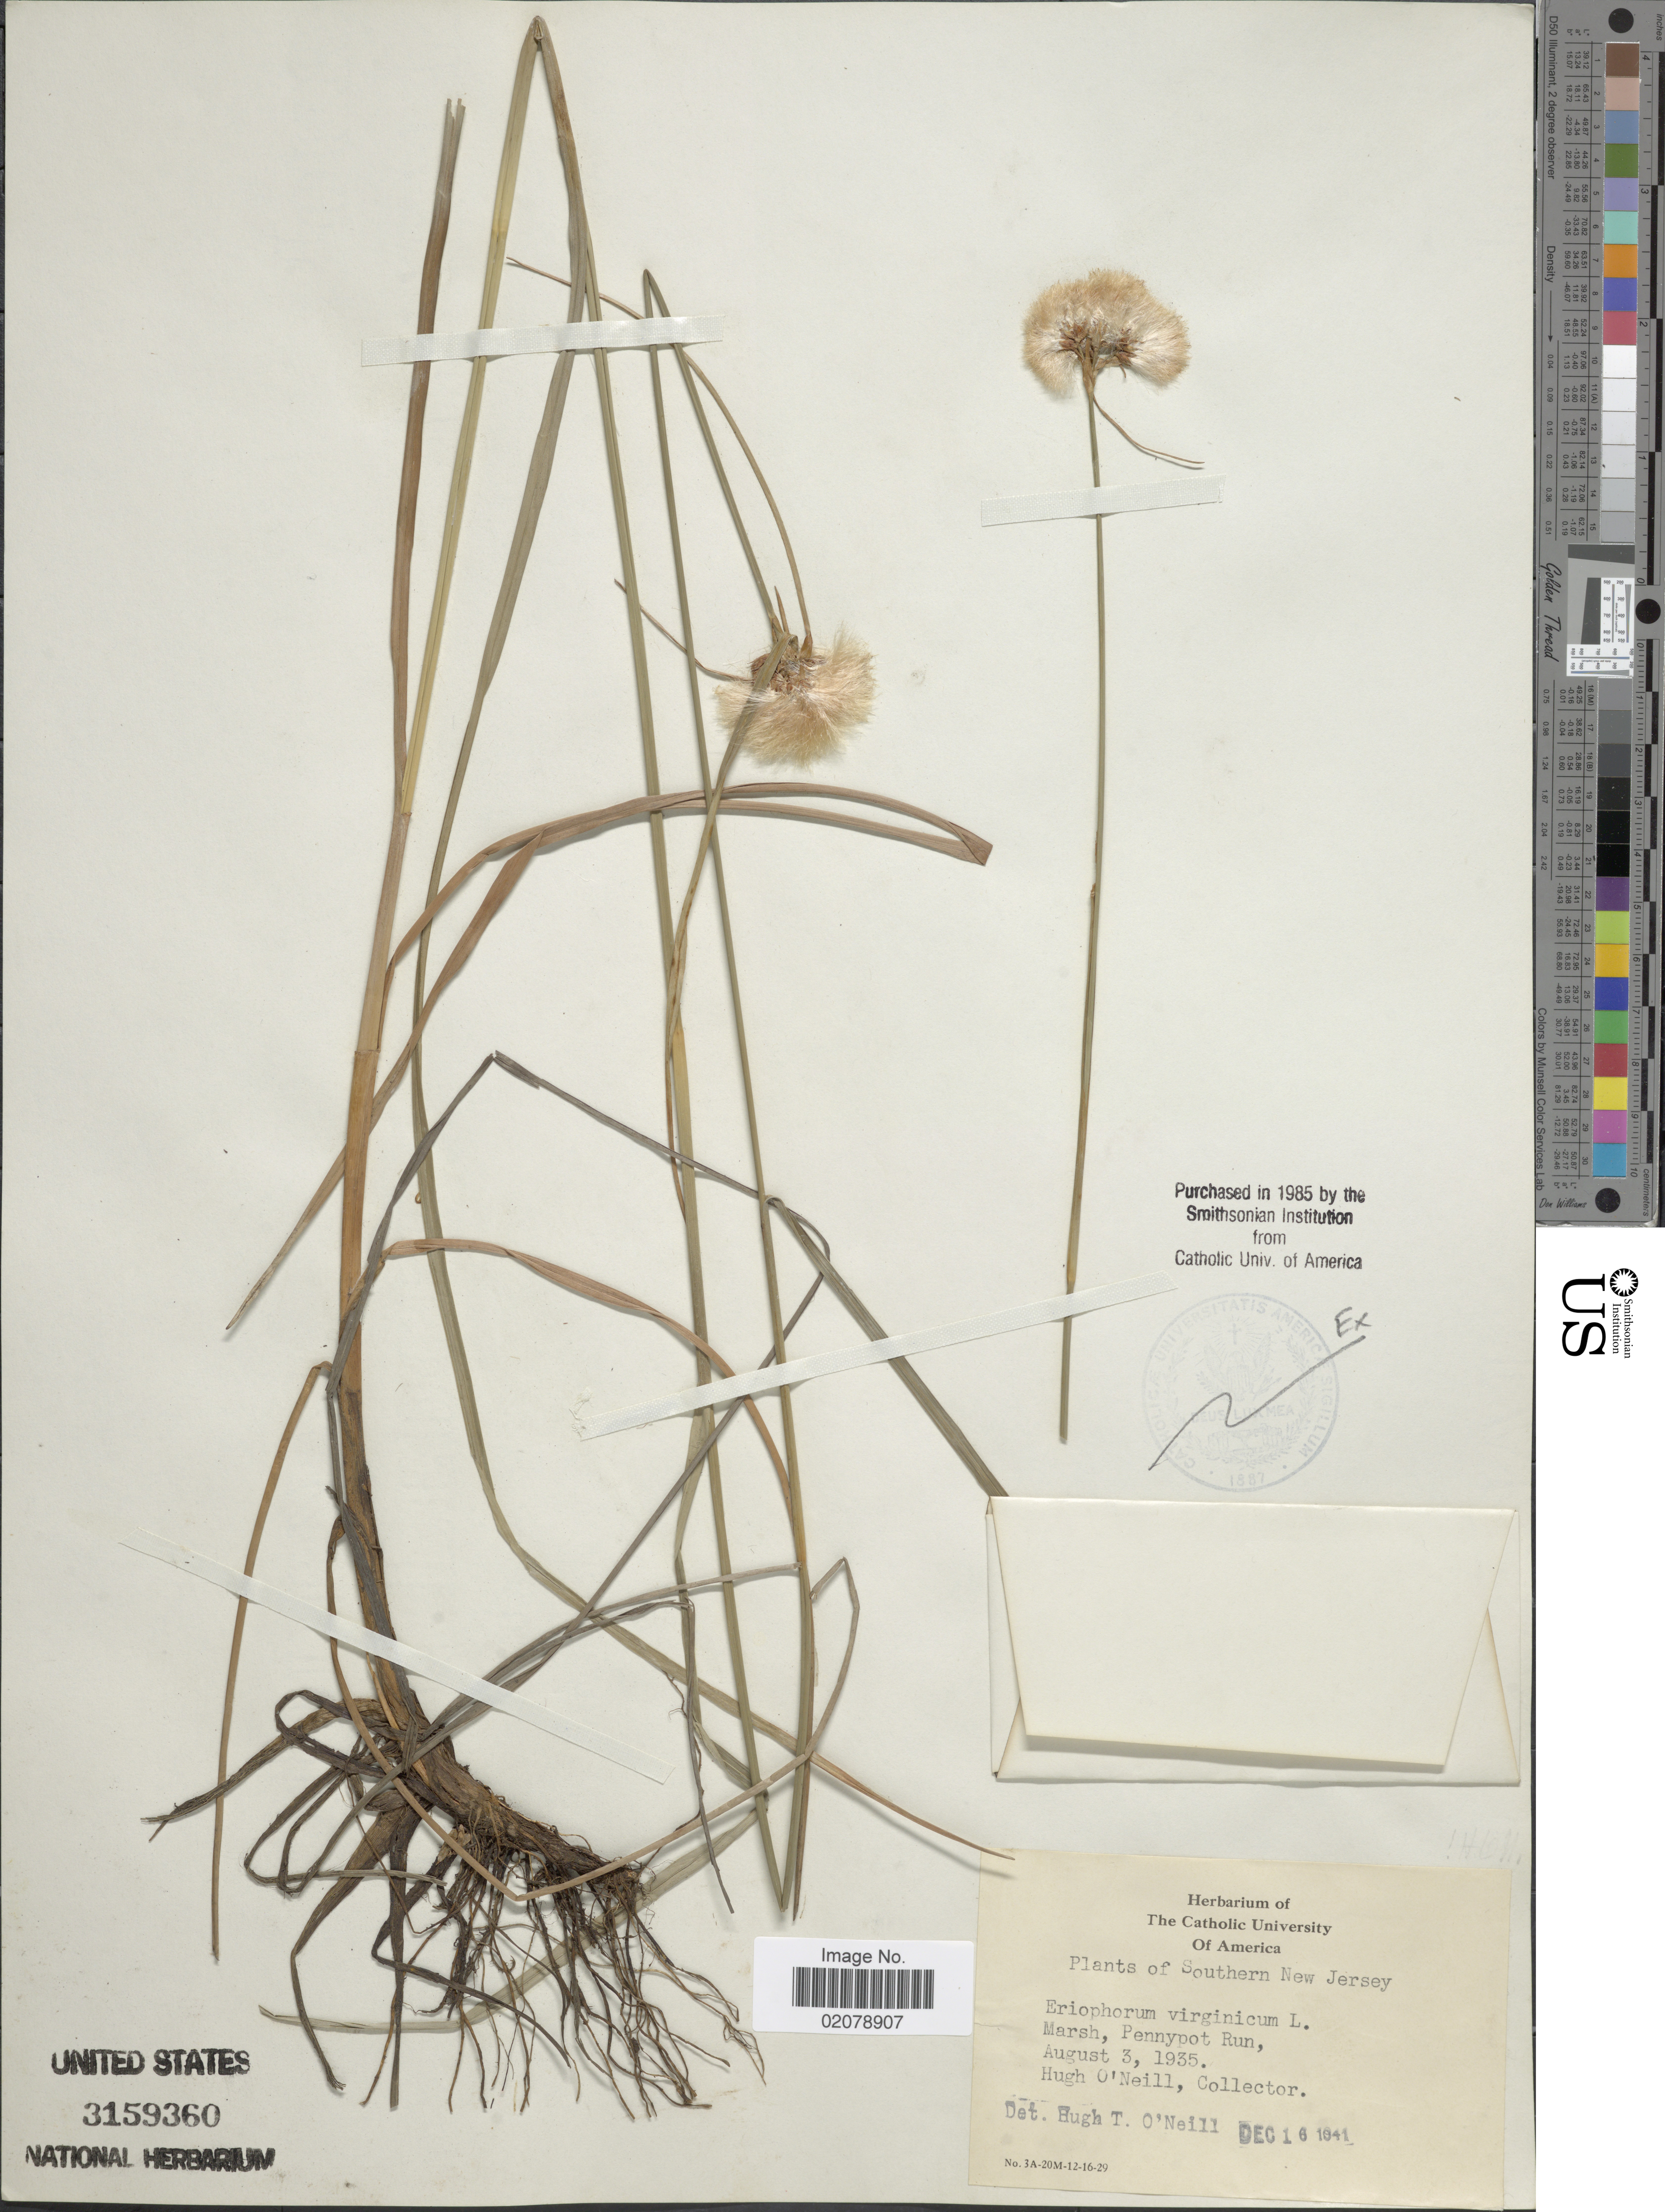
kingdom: Plantae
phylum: Tracheophyta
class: Liliopsida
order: Poales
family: Cyperaceae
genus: Eriophorum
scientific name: Eriophorum virginicum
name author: L.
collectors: H. O'Neill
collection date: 1935-08-03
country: United States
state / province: New Jersey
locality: Southern New Jersey. Marsh, Pennypot Run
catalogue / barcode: US 3159360